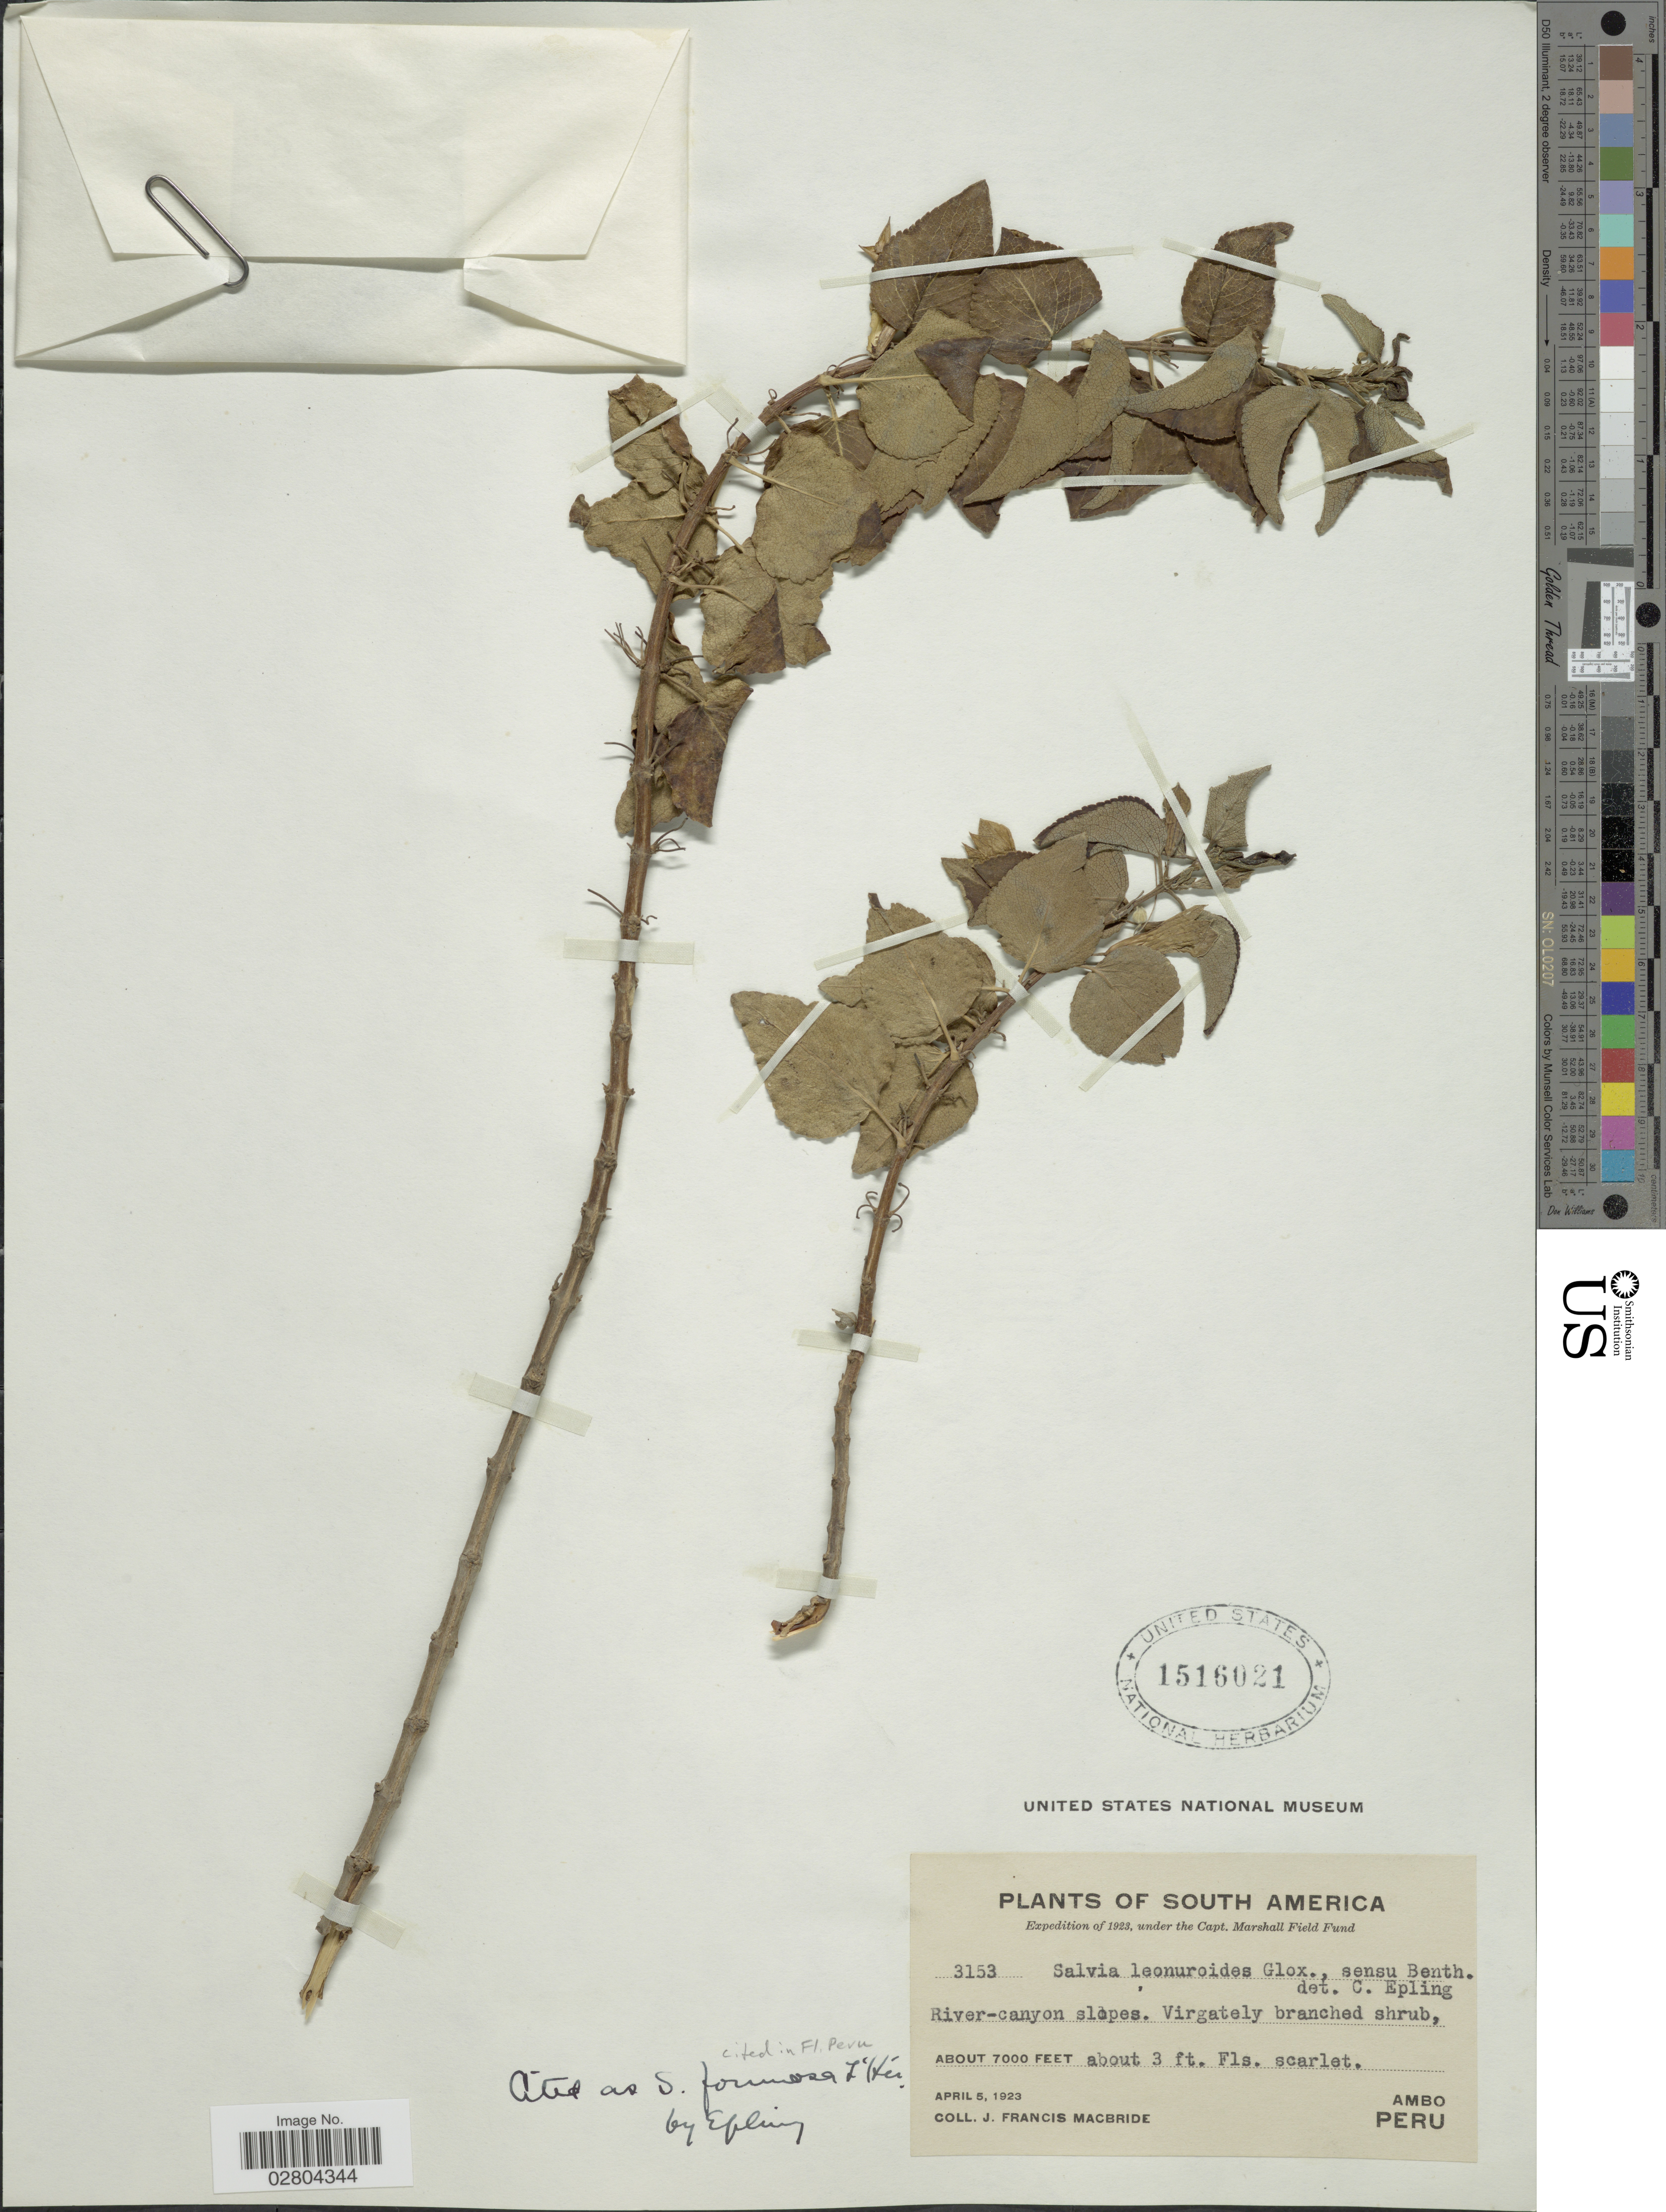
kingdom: Plantae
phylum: Tracheophyta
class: Magnoliopsida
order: Lamiales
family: Lamiaceae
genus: Salvia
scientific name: Salvia formosa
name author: L'Hér.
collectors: J. F. Macbride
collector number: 3153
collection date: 1923-04-05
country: Peru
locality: River-canyon slopes. Ambo.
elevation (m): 2134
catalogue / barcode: US 1516021